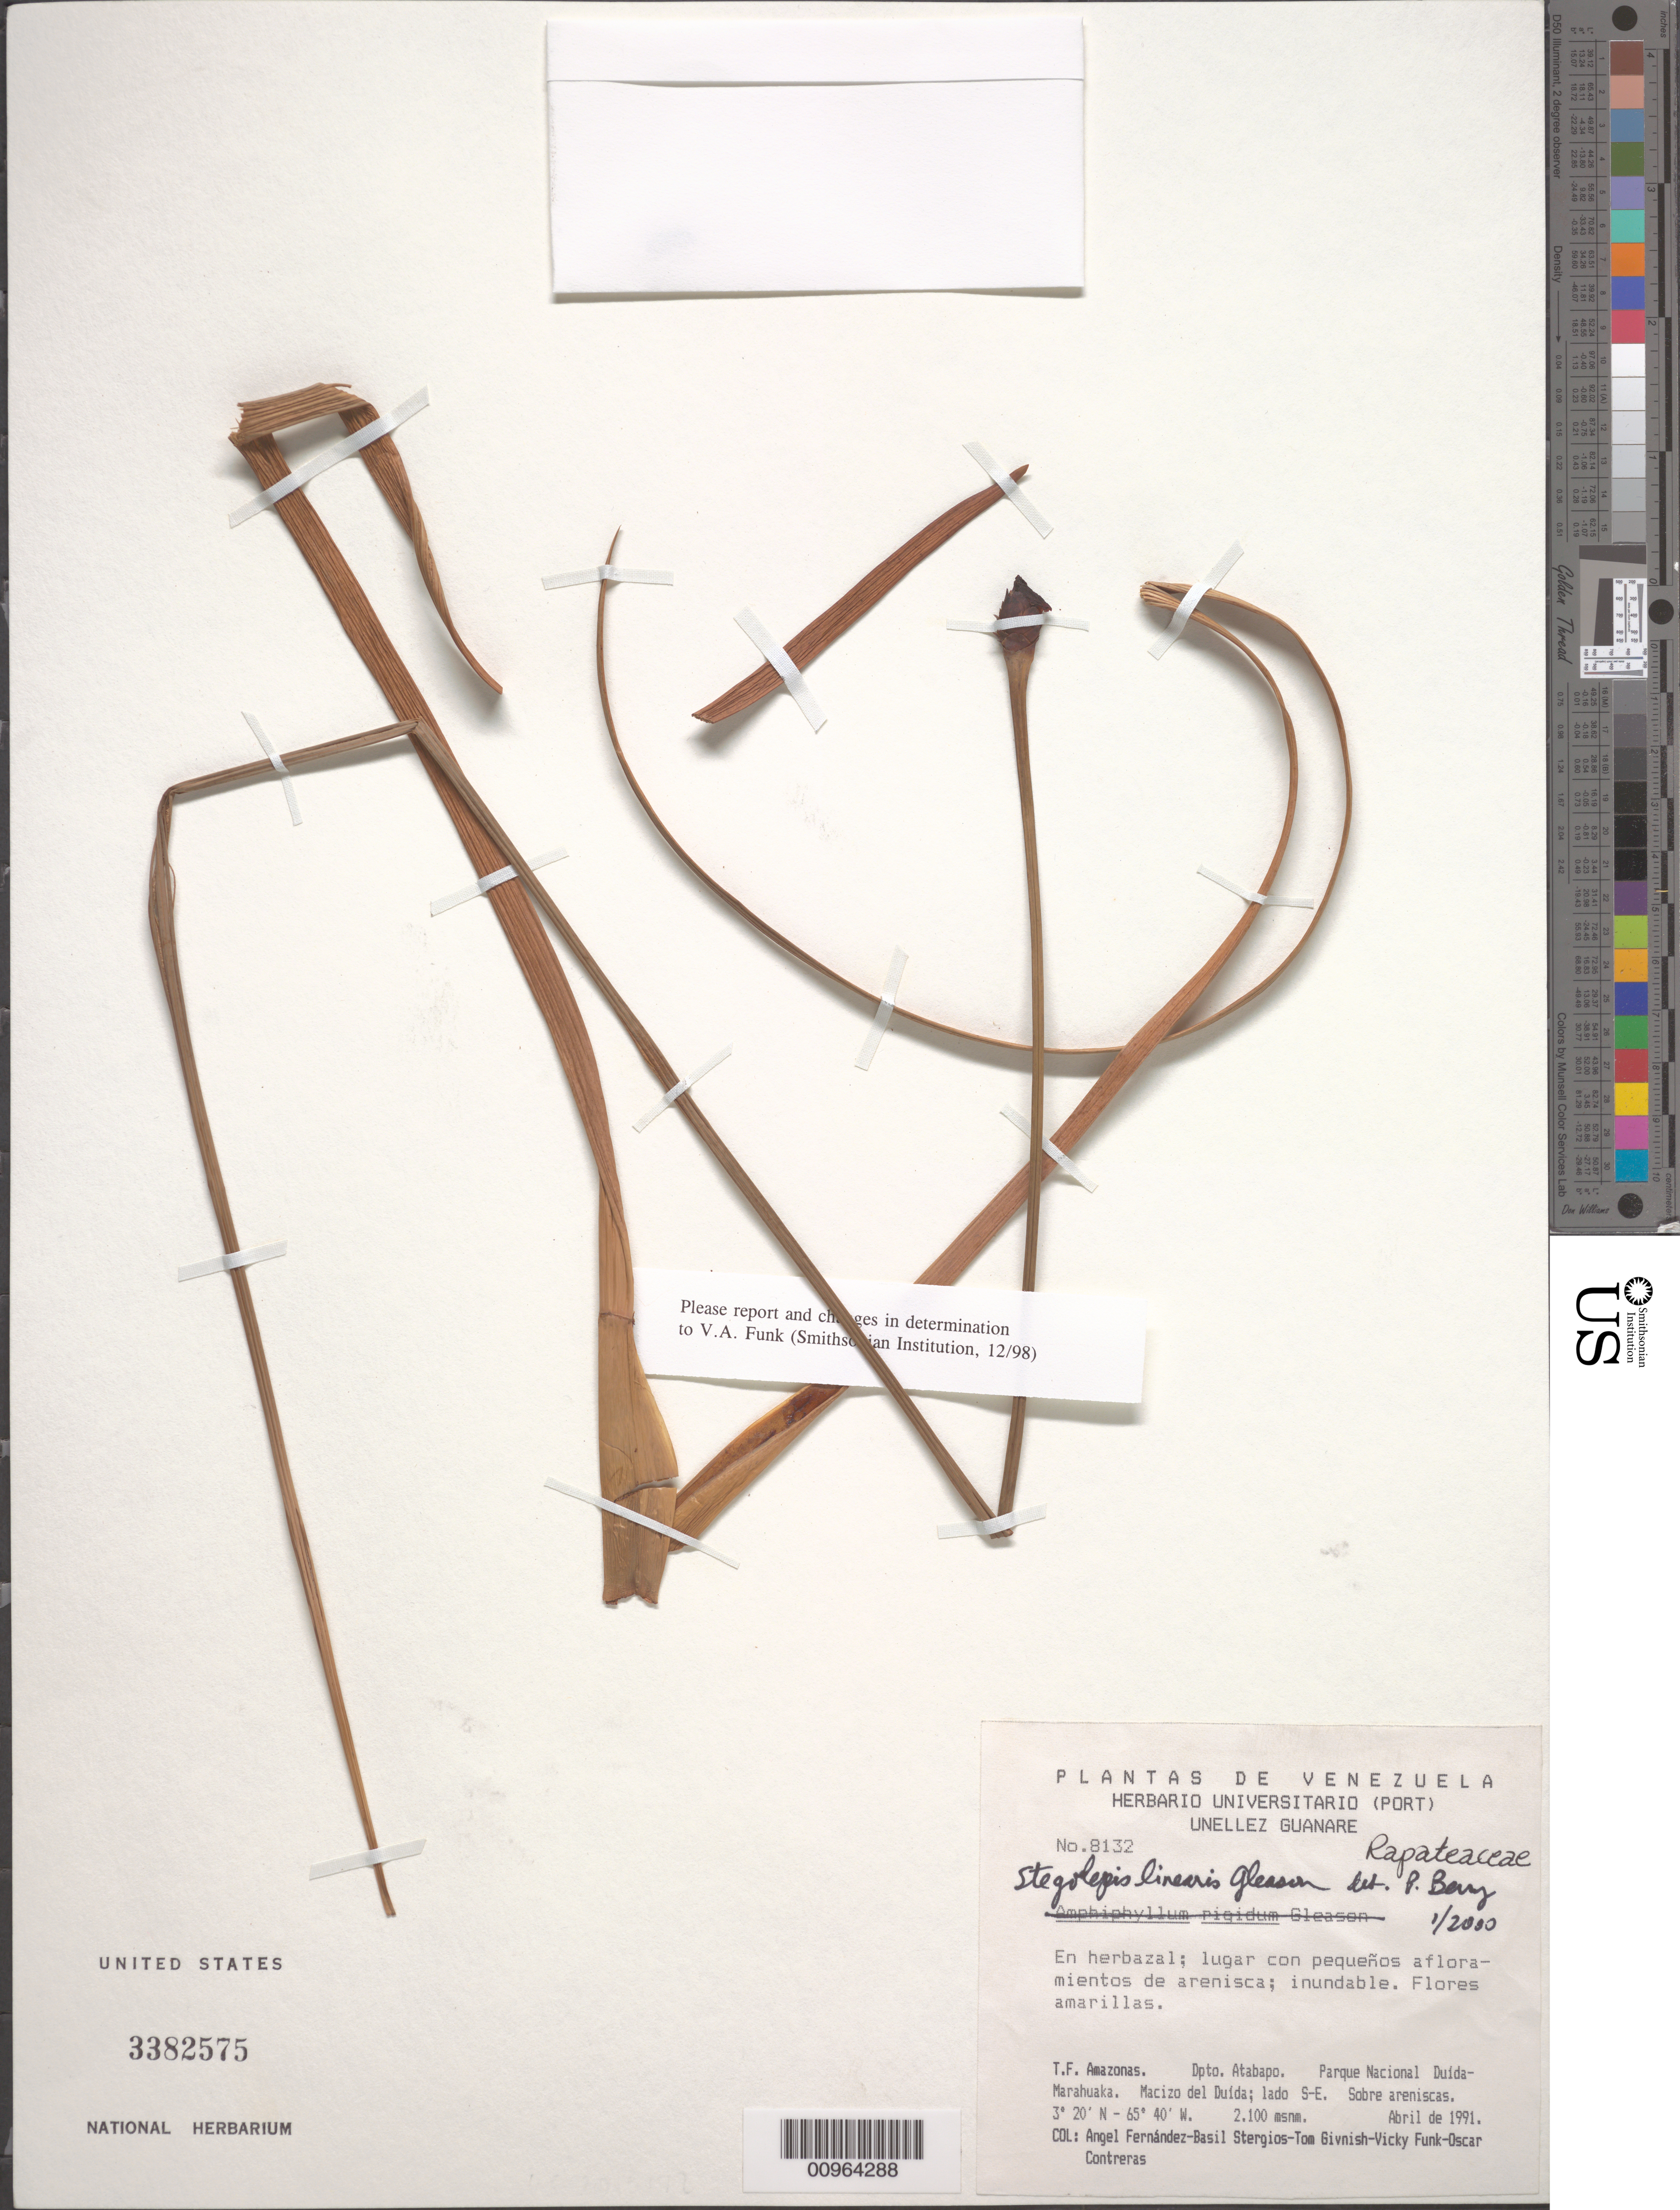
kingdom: Plantae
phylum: Tracheophyta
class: Liliopsida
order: Poales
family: Rapateaceae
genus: Stegolepis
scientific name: Stegolepis linearis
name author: Gleason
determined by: Berry, P. E., (WIS), University of Wisconsin - Madison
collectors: A. Fernández, B. G. Stergios, T. J. Givnish, V. Funk & O. Contreras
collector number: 8132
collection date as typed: Apr-91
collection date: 1991-04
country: Venezuela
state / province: Amazonas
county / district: Atabapo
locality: Parque Nacional Duída-Marahuaka, Macizo del Duída, lado SE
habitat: Sobre areniscas; en herbazal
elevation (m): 2100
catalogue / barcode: US 3382575